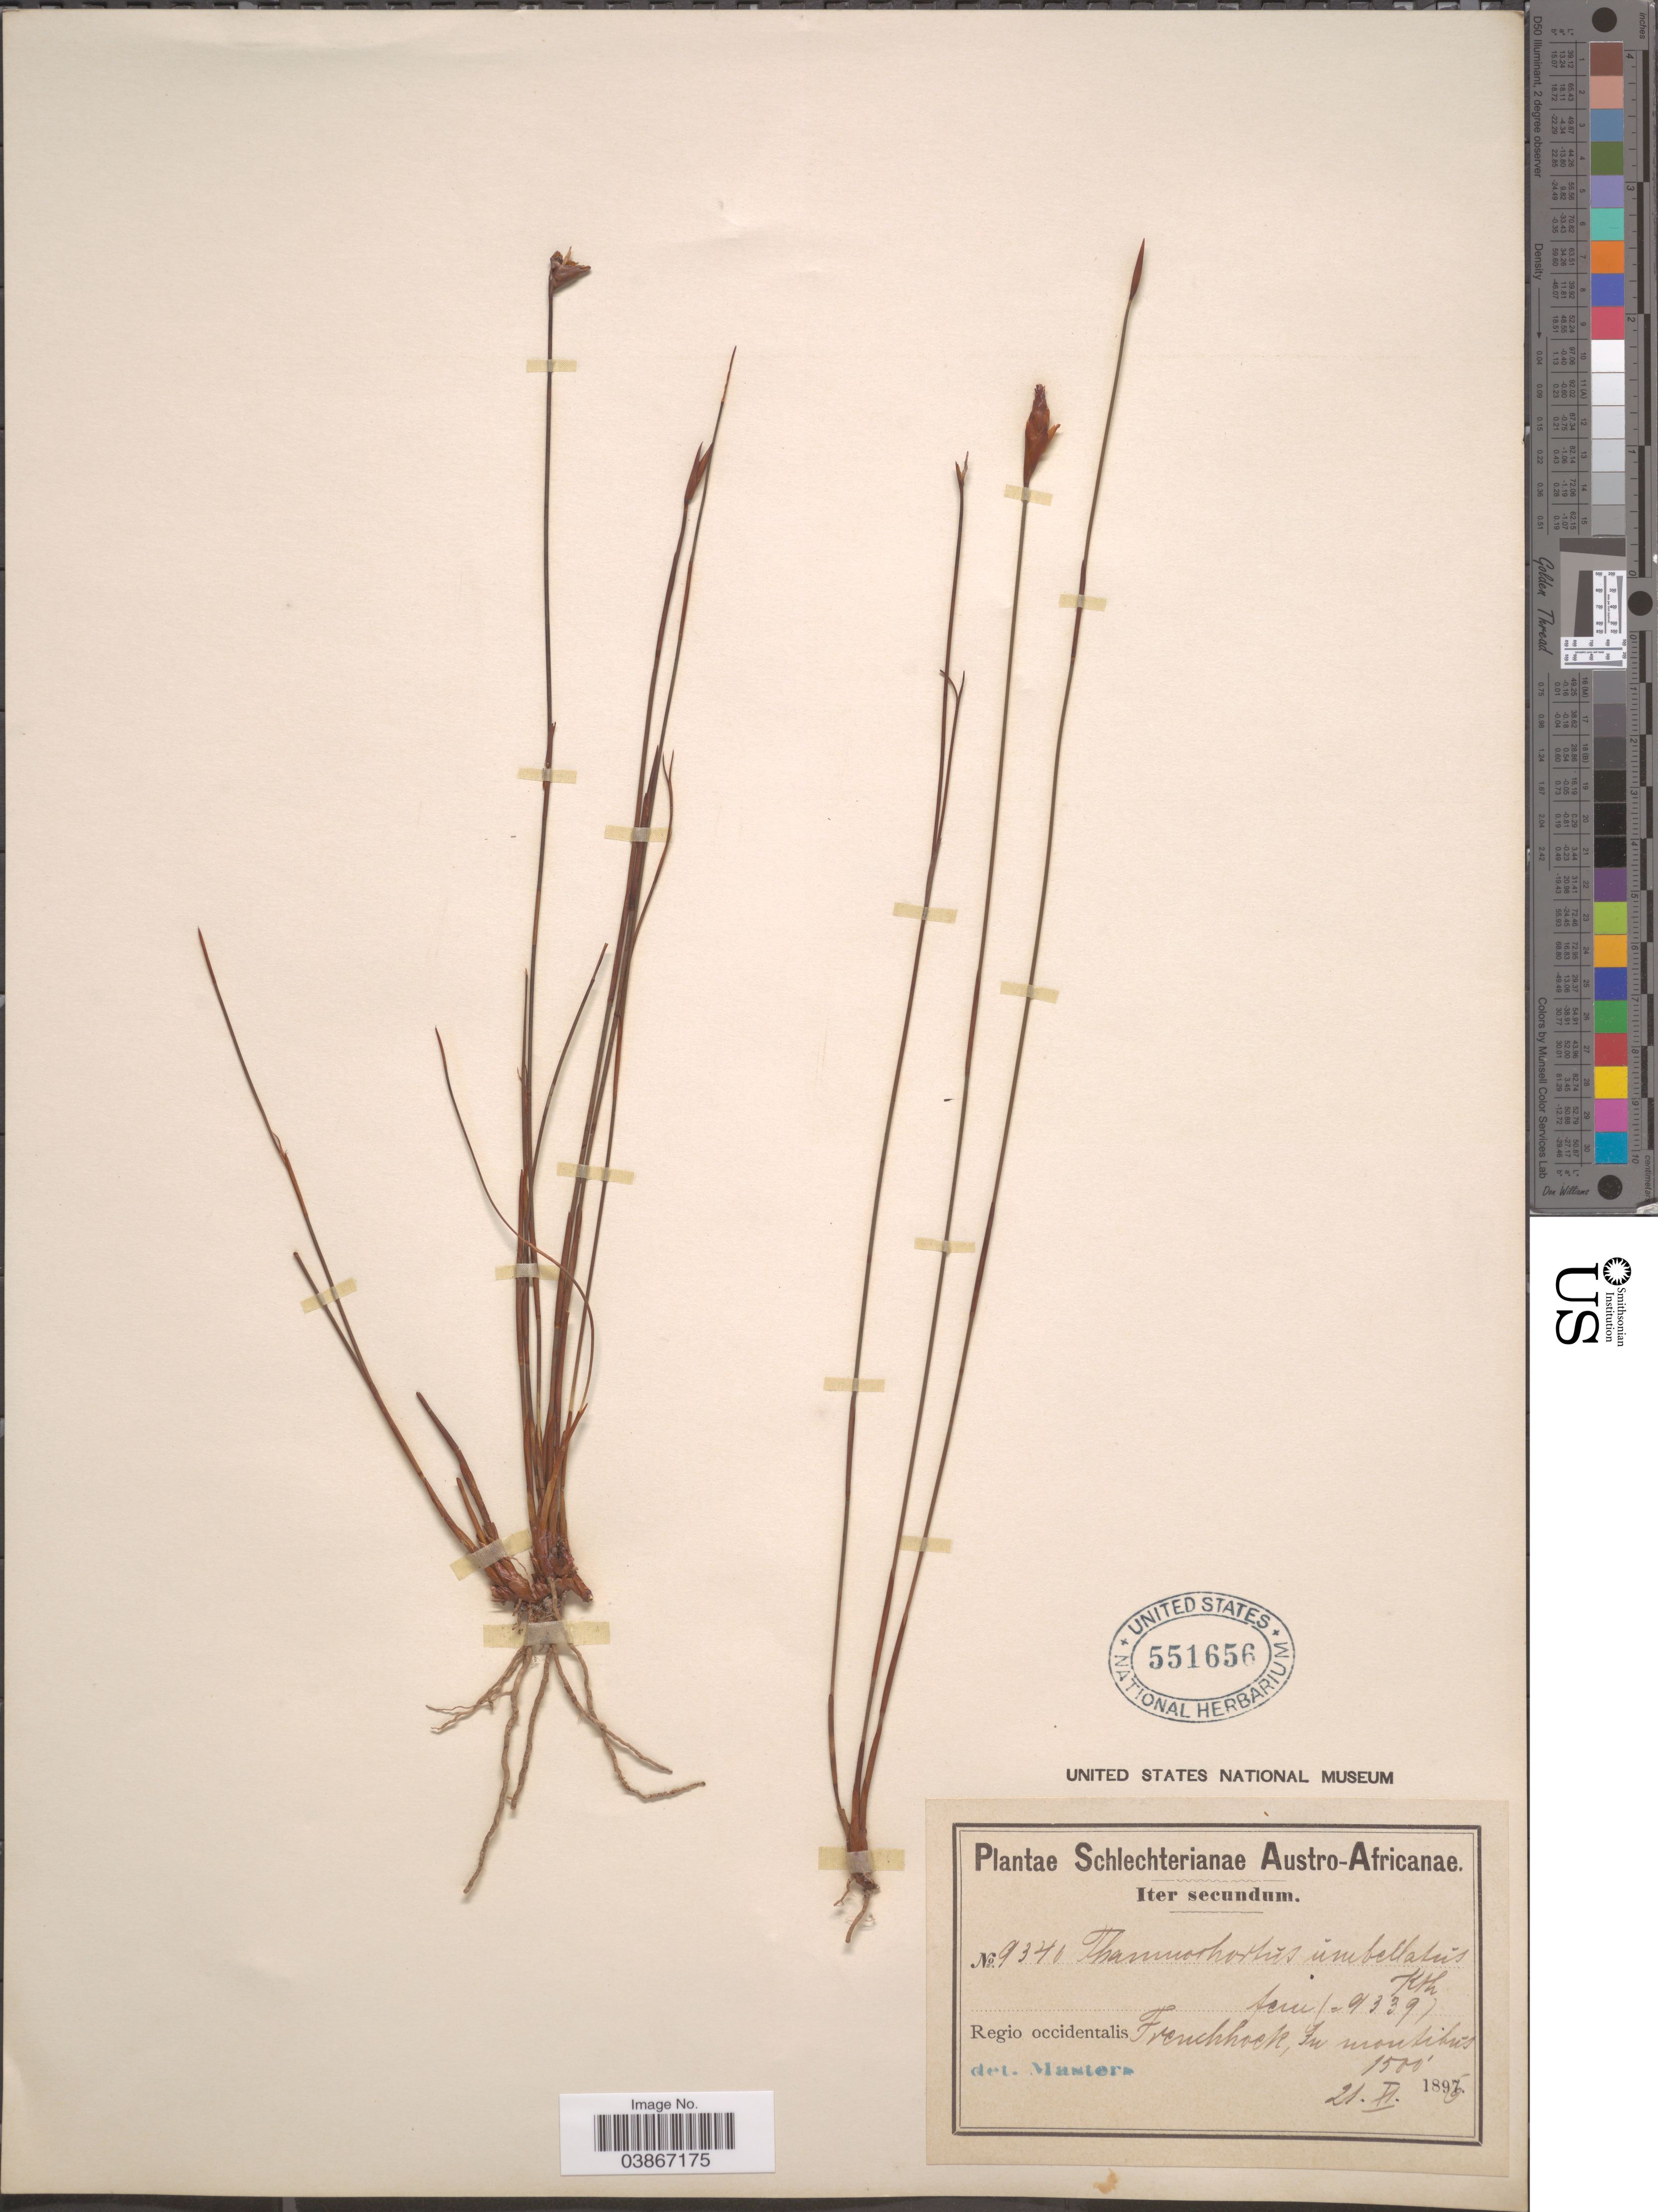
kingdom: Plantae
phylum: Tracheophyta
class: Liliopsida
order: Poales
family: Restionaceae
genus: Thamnochortus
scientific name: Thamnochortus umbellatus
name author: (Thunb.) Kunth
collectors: Schlechter, --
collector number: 9340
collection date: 1896-11-21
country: South Africa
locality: Austro-Africanae. Regio occidentalis Frenchhoek, In montibus.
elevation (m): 457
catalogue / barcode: US 551656